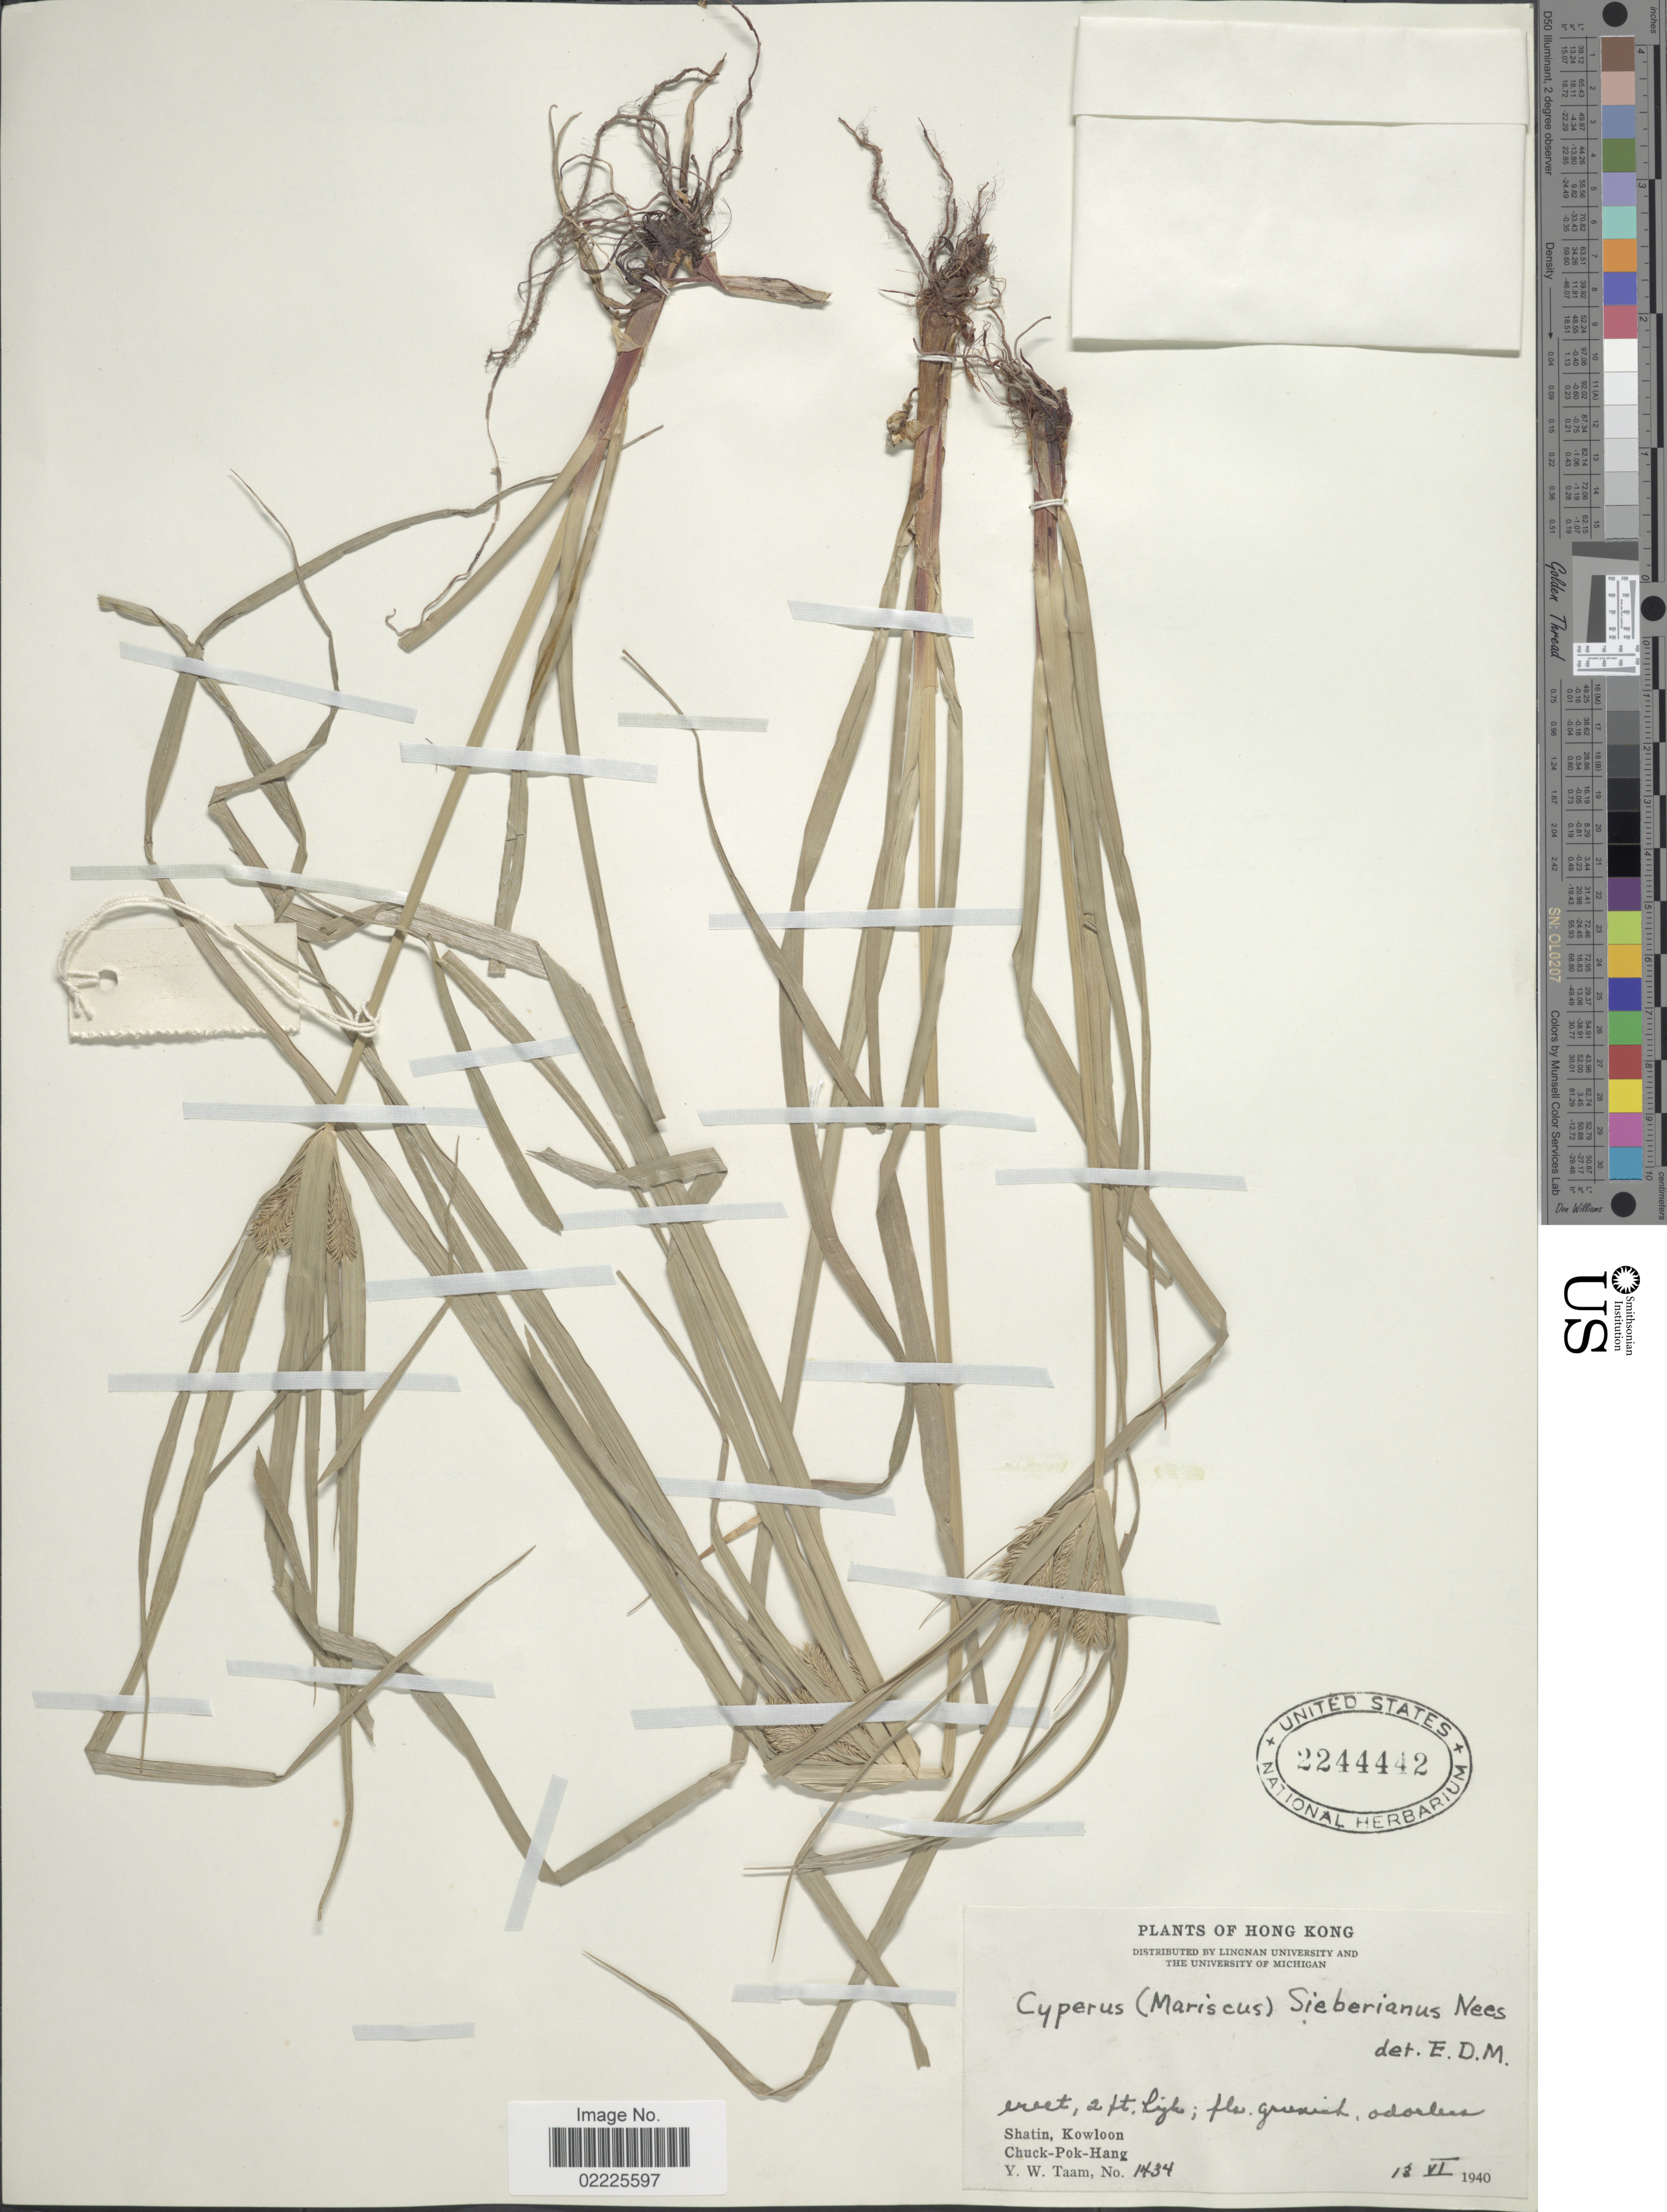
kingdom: Plantae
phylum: Tracheophyta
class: Liliopsida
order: Poales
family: Cyperaceae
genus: Cyperus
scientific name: Cyperus cyperoides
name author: (L.) Kuntze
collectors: Y. W. Taam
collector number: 1434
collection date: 1940-06-18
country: China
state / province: Hong Kong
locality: Shatin, Kowloon, Chuck-Pok-Hang.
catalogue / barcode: US 2244442